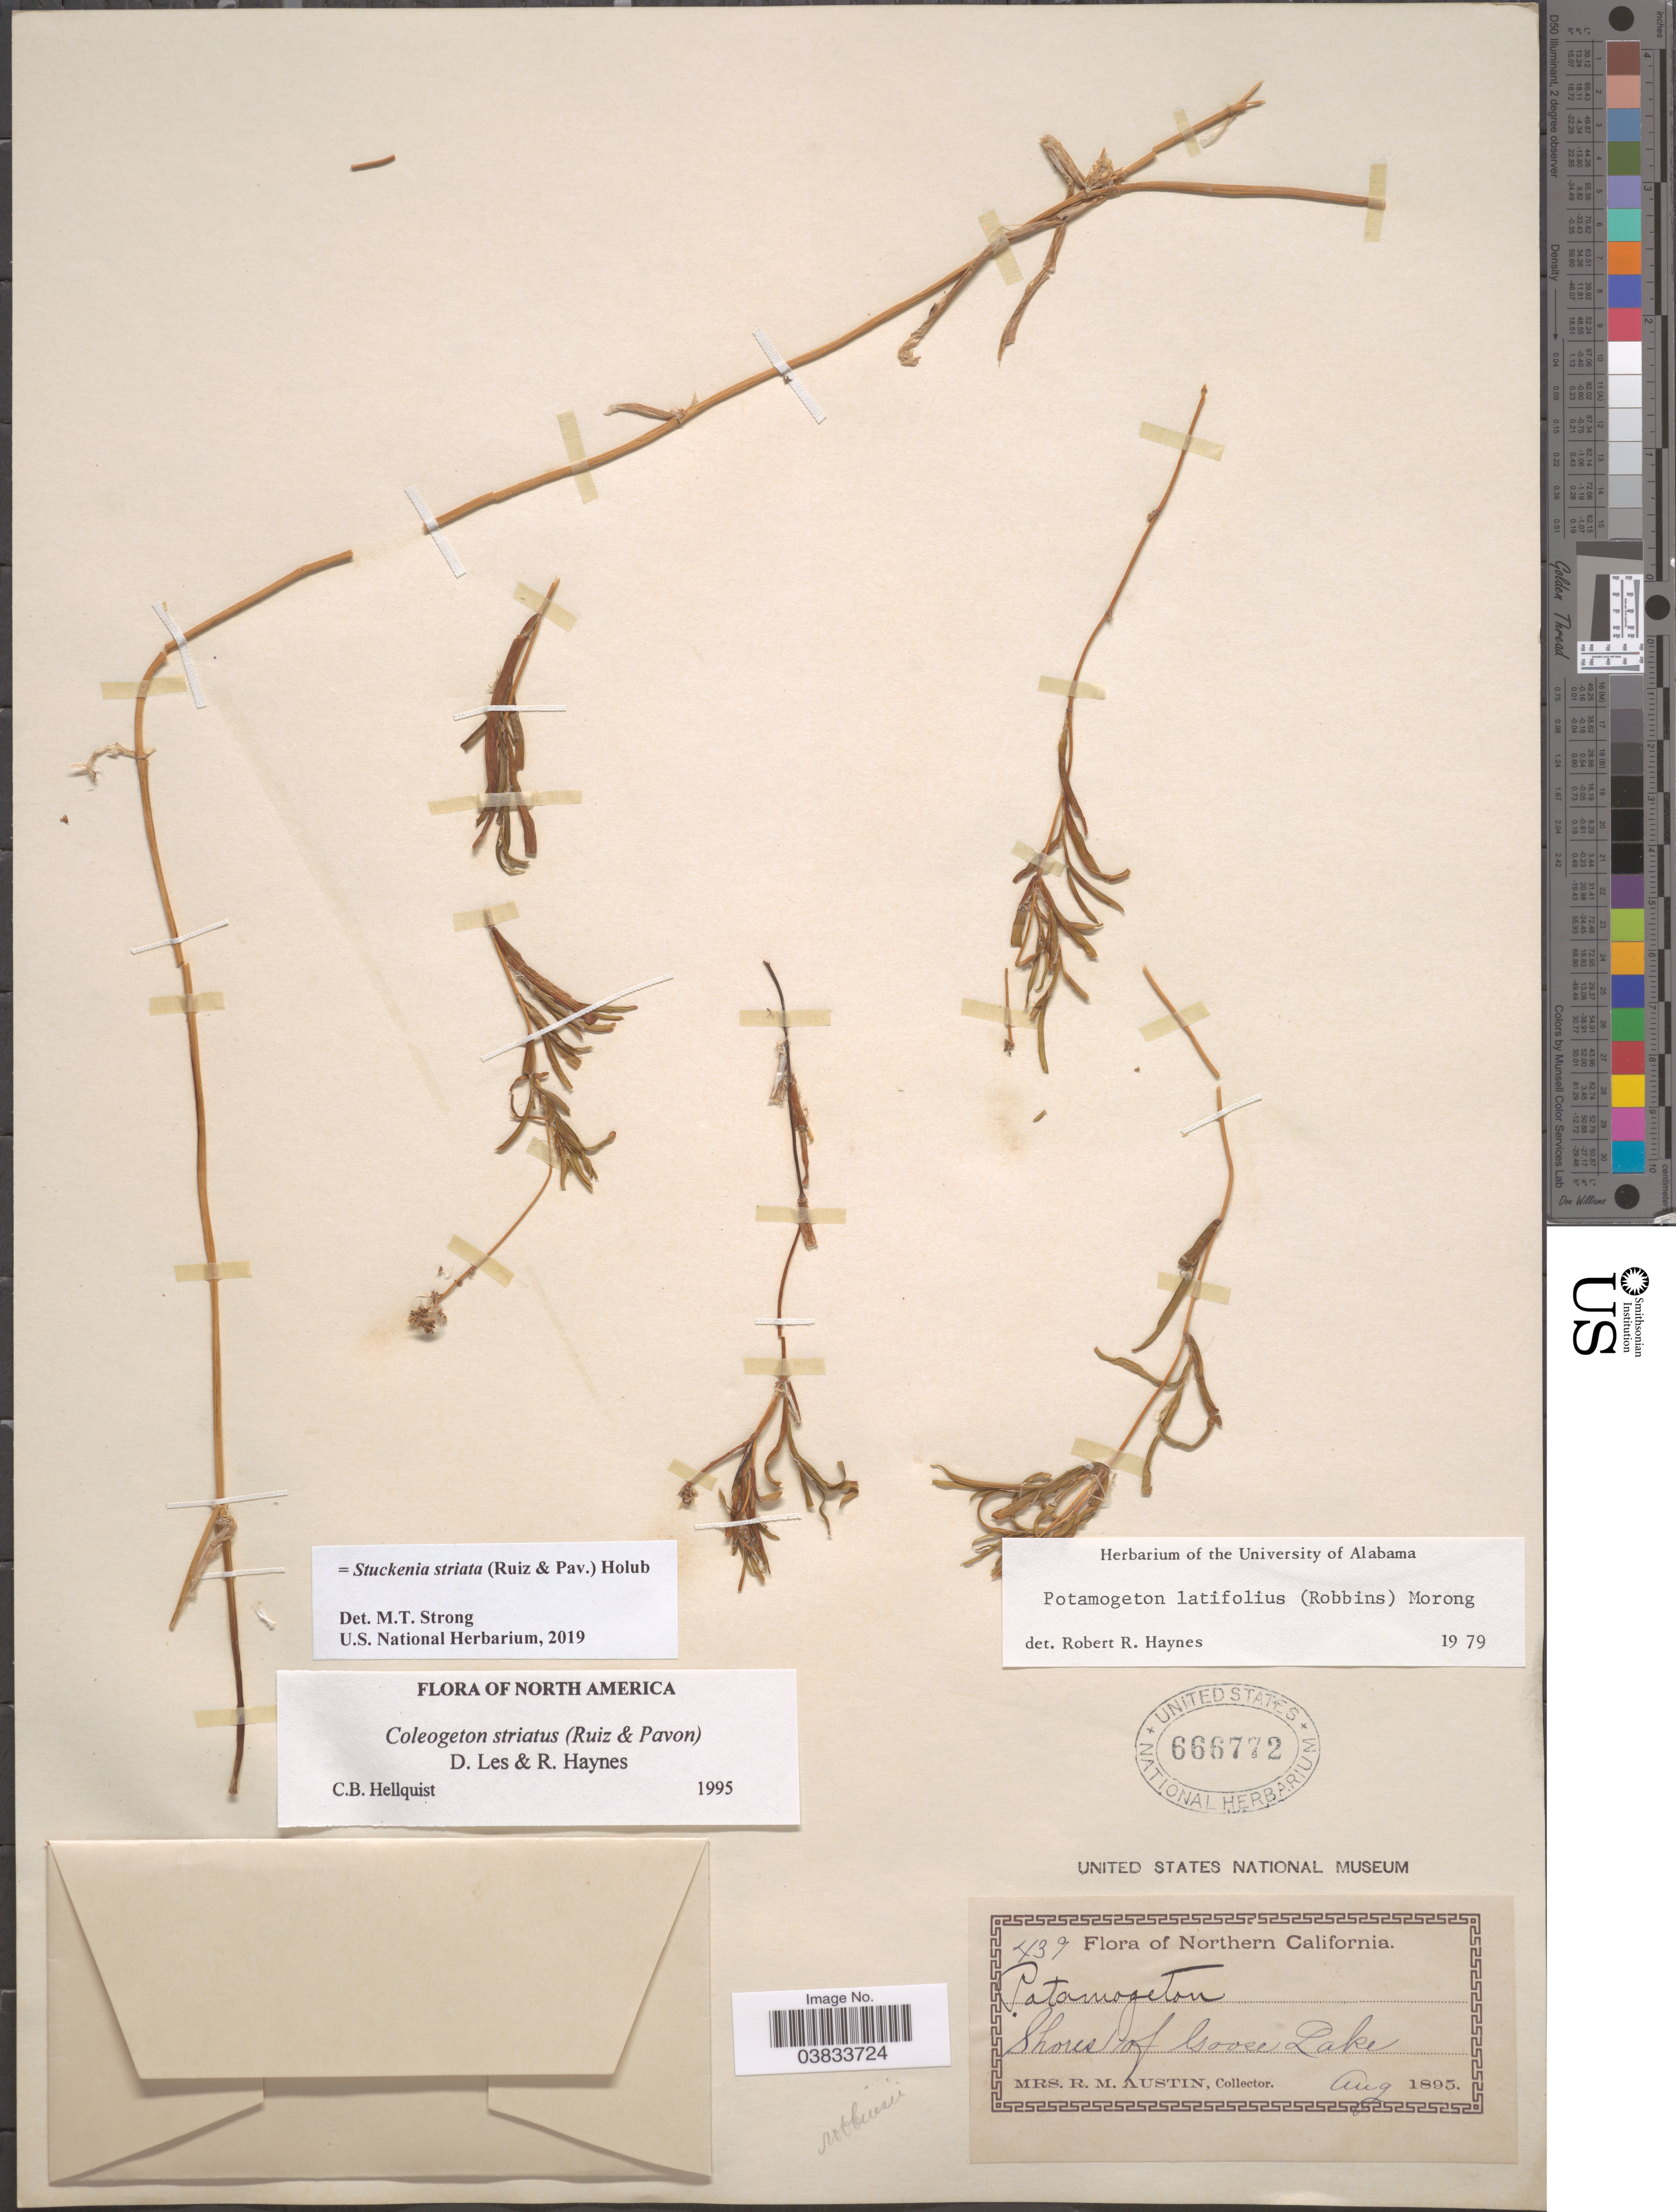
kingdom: Plantae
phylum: Tracheophyta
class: Liliopsida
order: Alismatales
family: Potamogetonaceae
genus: Stuckenia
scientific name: Stuckenia striata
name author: (Ruiz & Pav.) Holub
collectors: R. Austin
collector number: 439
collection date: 1895-08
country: United States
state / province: California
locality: Northern California. Shores of Goose Lake.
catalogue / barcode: US 666772